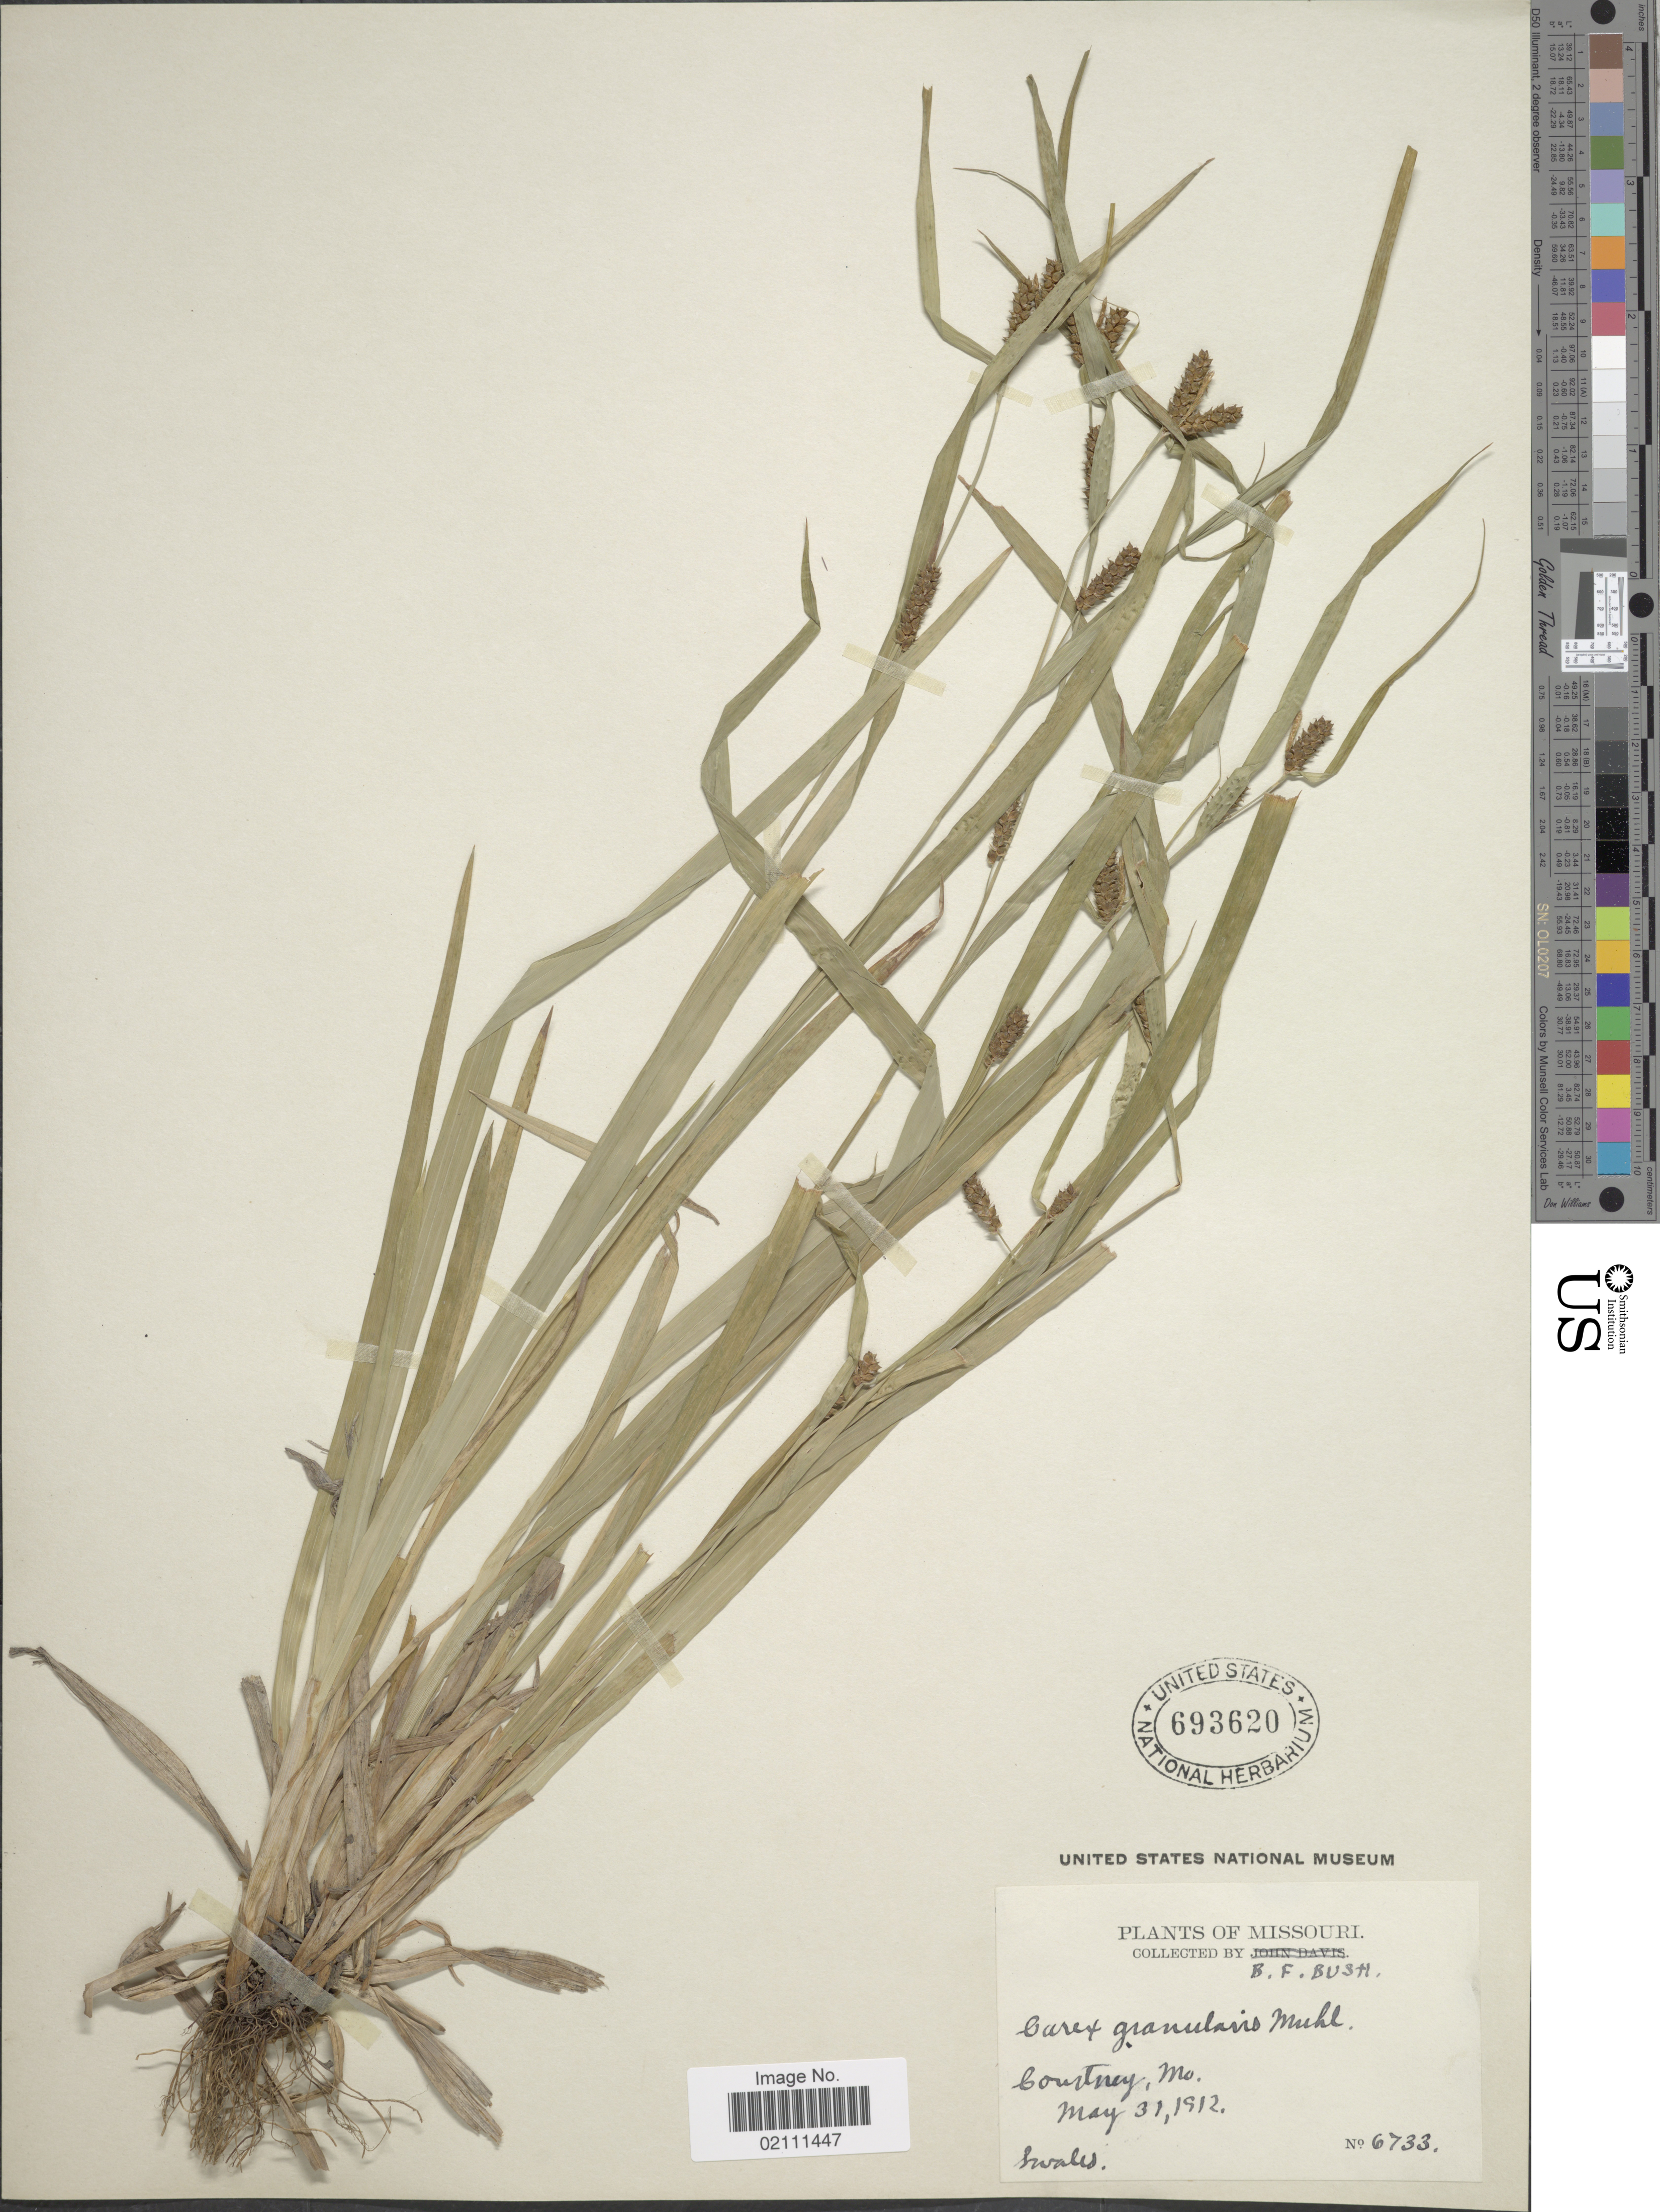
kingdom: Plantae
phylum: Tracheophyta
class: Liliopsida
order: Poales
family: Cyperaceae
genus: Carex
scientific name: Carex granularis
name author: Muhl. ex Willd.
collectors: B. F. Bush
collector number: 6733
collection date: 1912-05-31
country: United States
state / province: Missouri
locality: Courtney, swales.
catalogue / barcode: US 693620